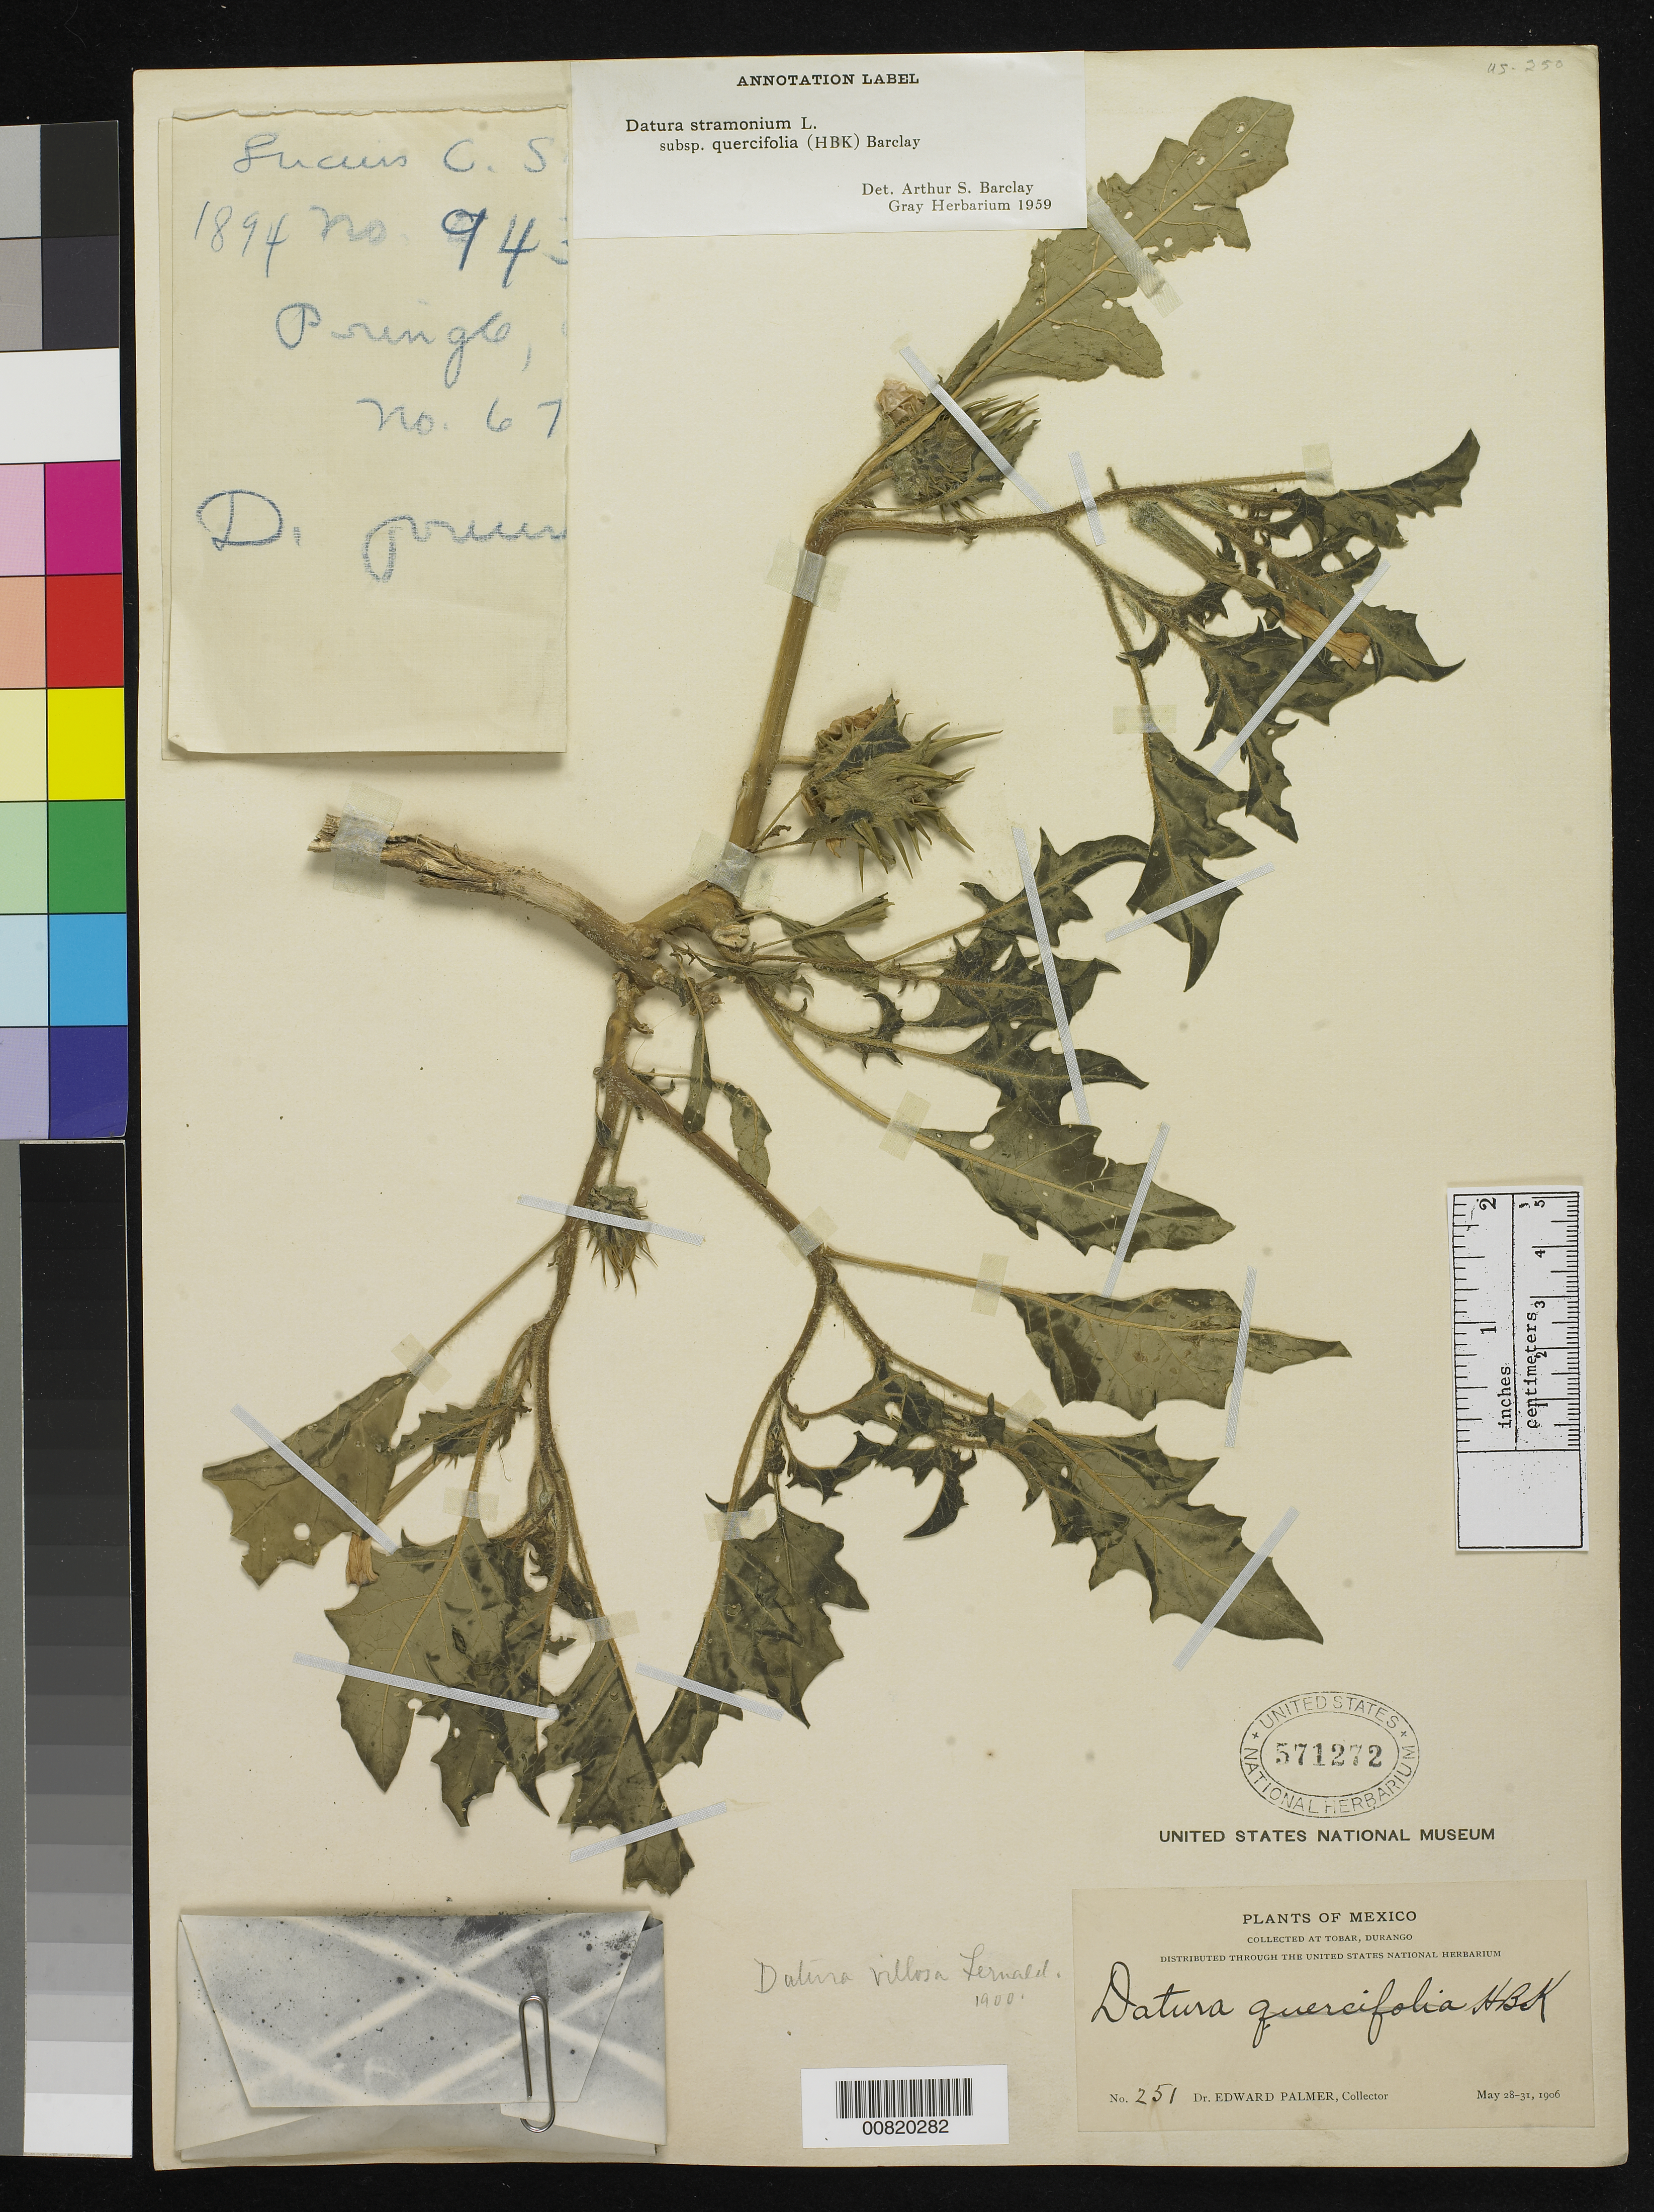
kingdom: Plantae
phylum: Tracheophyta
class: Magnoliopsida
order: Solanales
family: Solanaceae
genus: Datura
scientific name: Datura stramonium subsp. quercifolia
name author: L.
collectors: E. Palmer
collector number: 251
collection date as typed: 28 May 1906 to 31 May 1906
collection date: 1906-05-28/1906-05-31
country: Mexico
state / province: Durango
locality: Tobar, Durango.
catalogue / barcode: US 571272